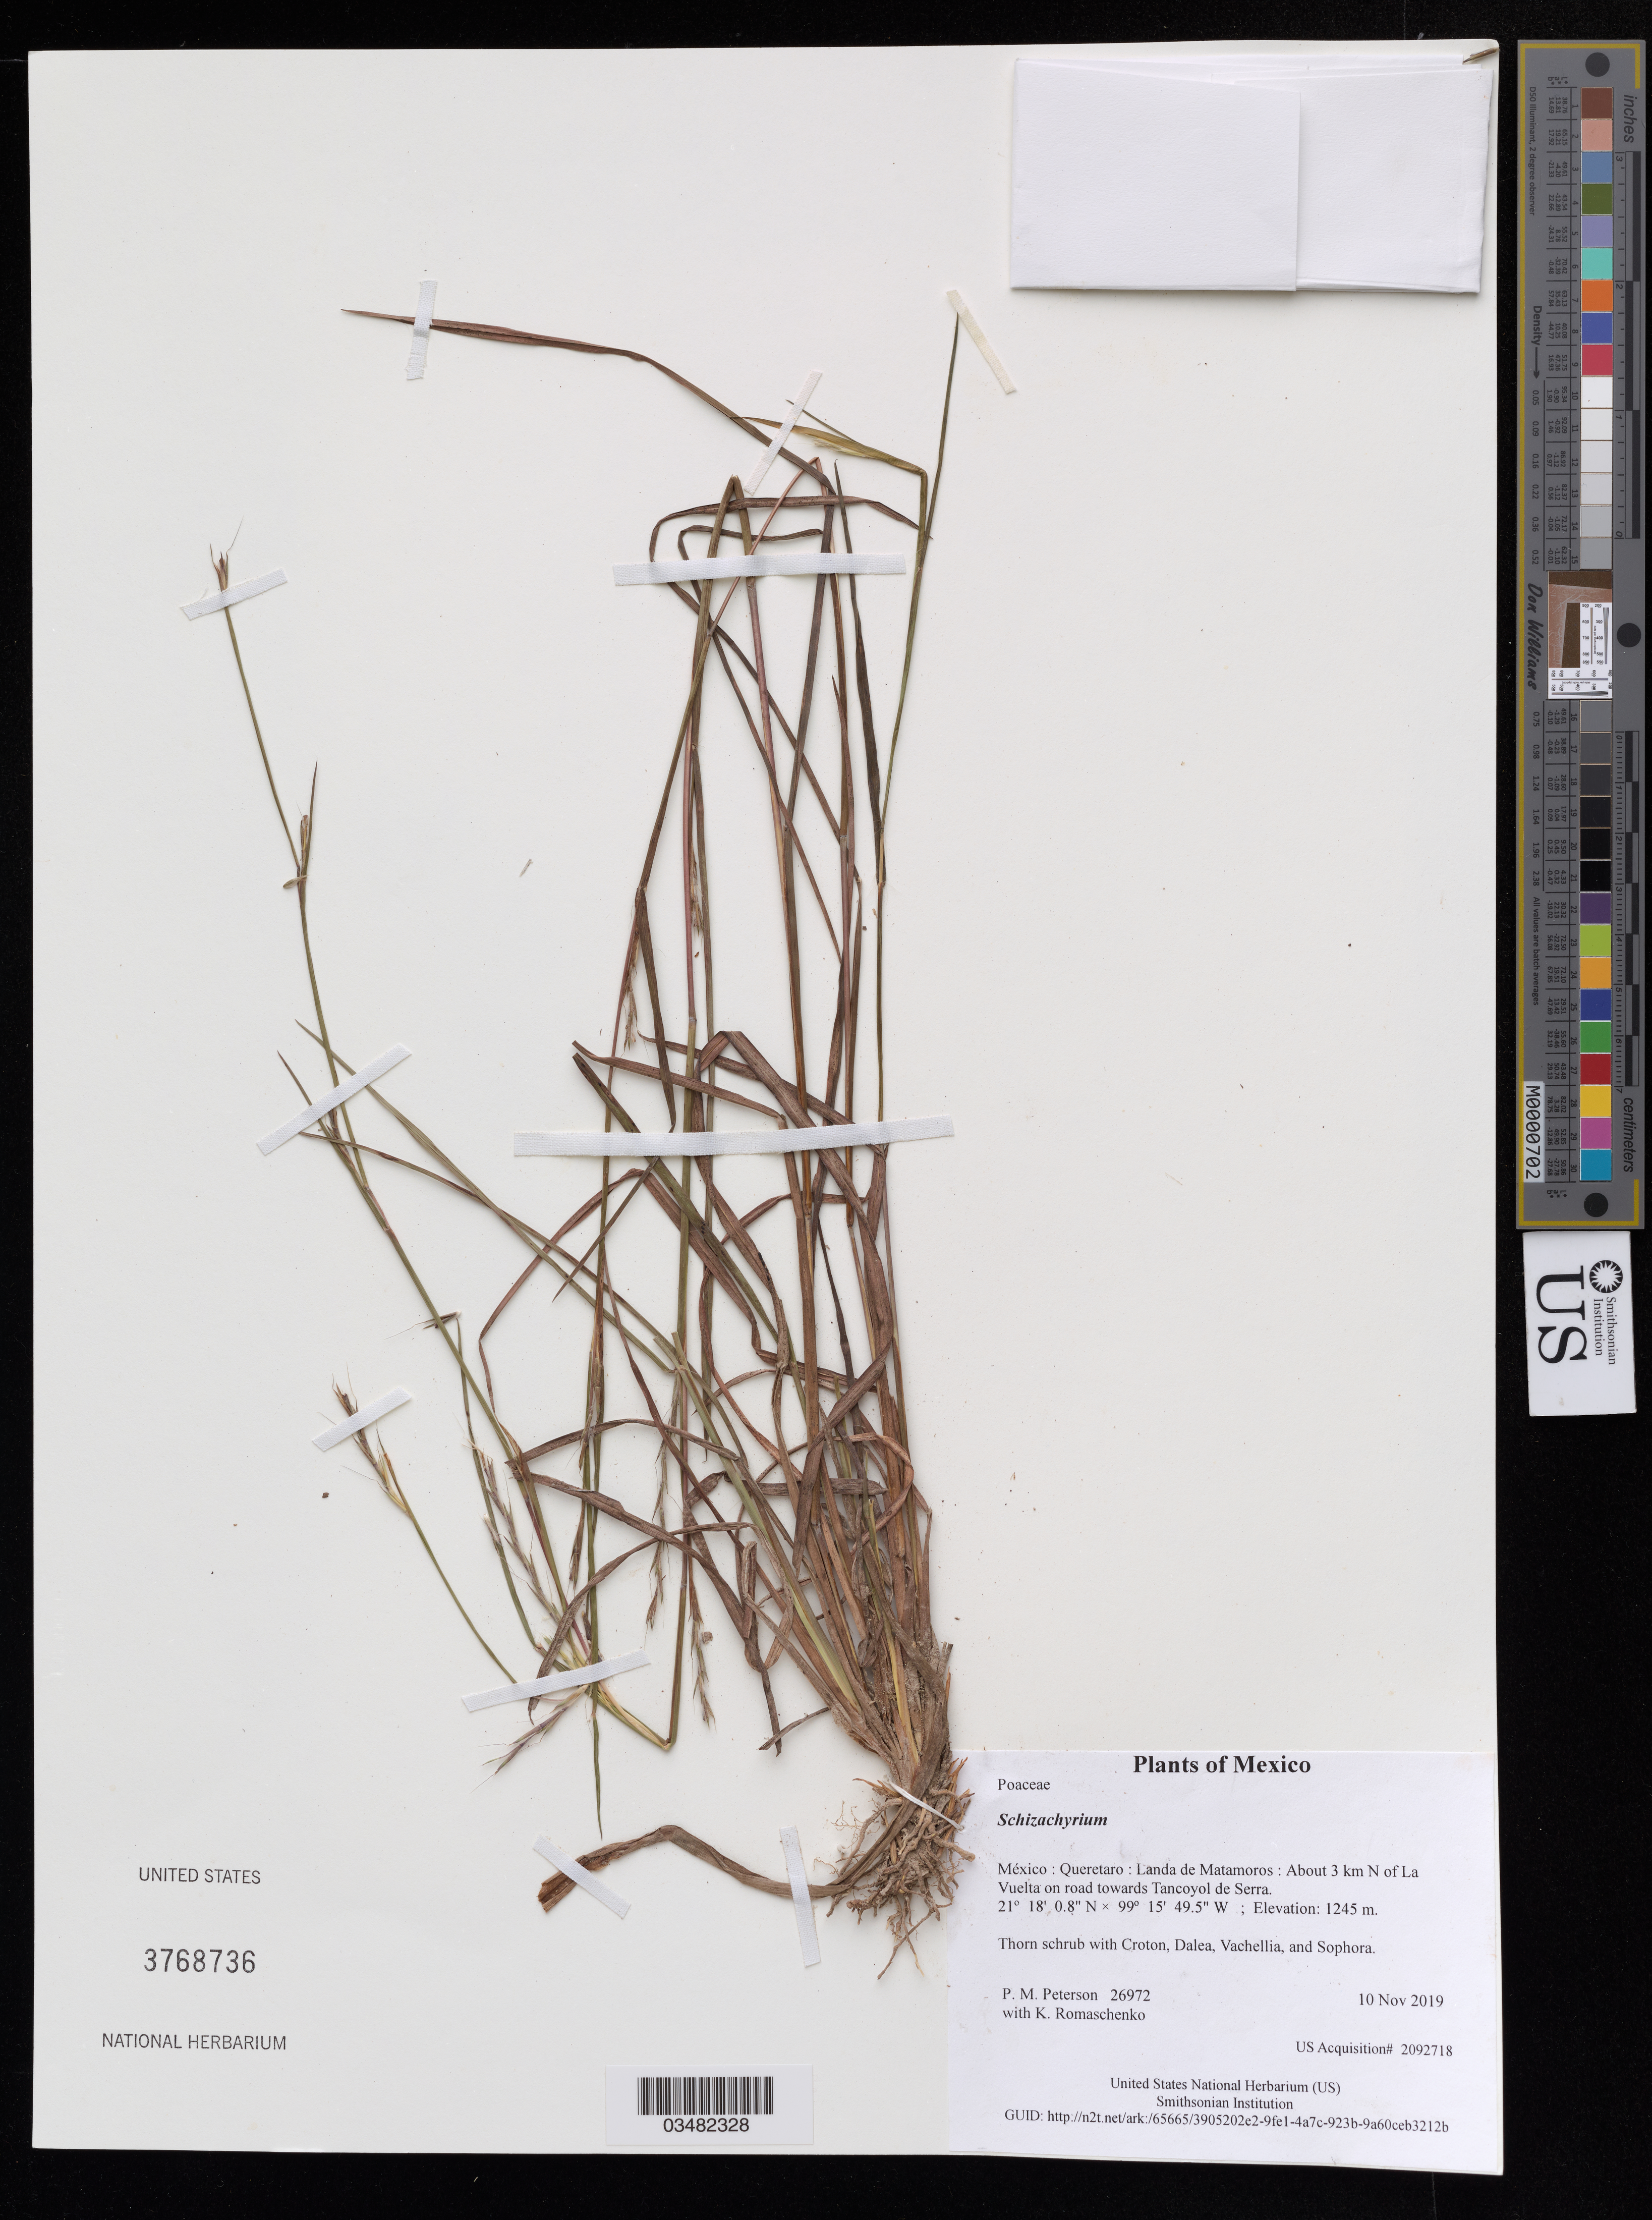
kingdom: Plantae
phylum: Tracheophyta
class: Liliopsida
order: Poales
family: Poaceae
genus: Schizachyrium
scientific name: Schizachyrium sp.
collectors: P. M. Peterson & K. Romaschenko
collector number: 26972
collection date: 2019-11-10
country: México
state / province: Queretaro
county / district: Landa de Matamoros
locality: About 3 km N of La Vuelta on road towards Tancoyol de Serra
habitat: Thorn schrub with Croton, Dalea, Vachellia, and Sophora.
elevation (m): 1245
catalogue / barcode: US 3768736